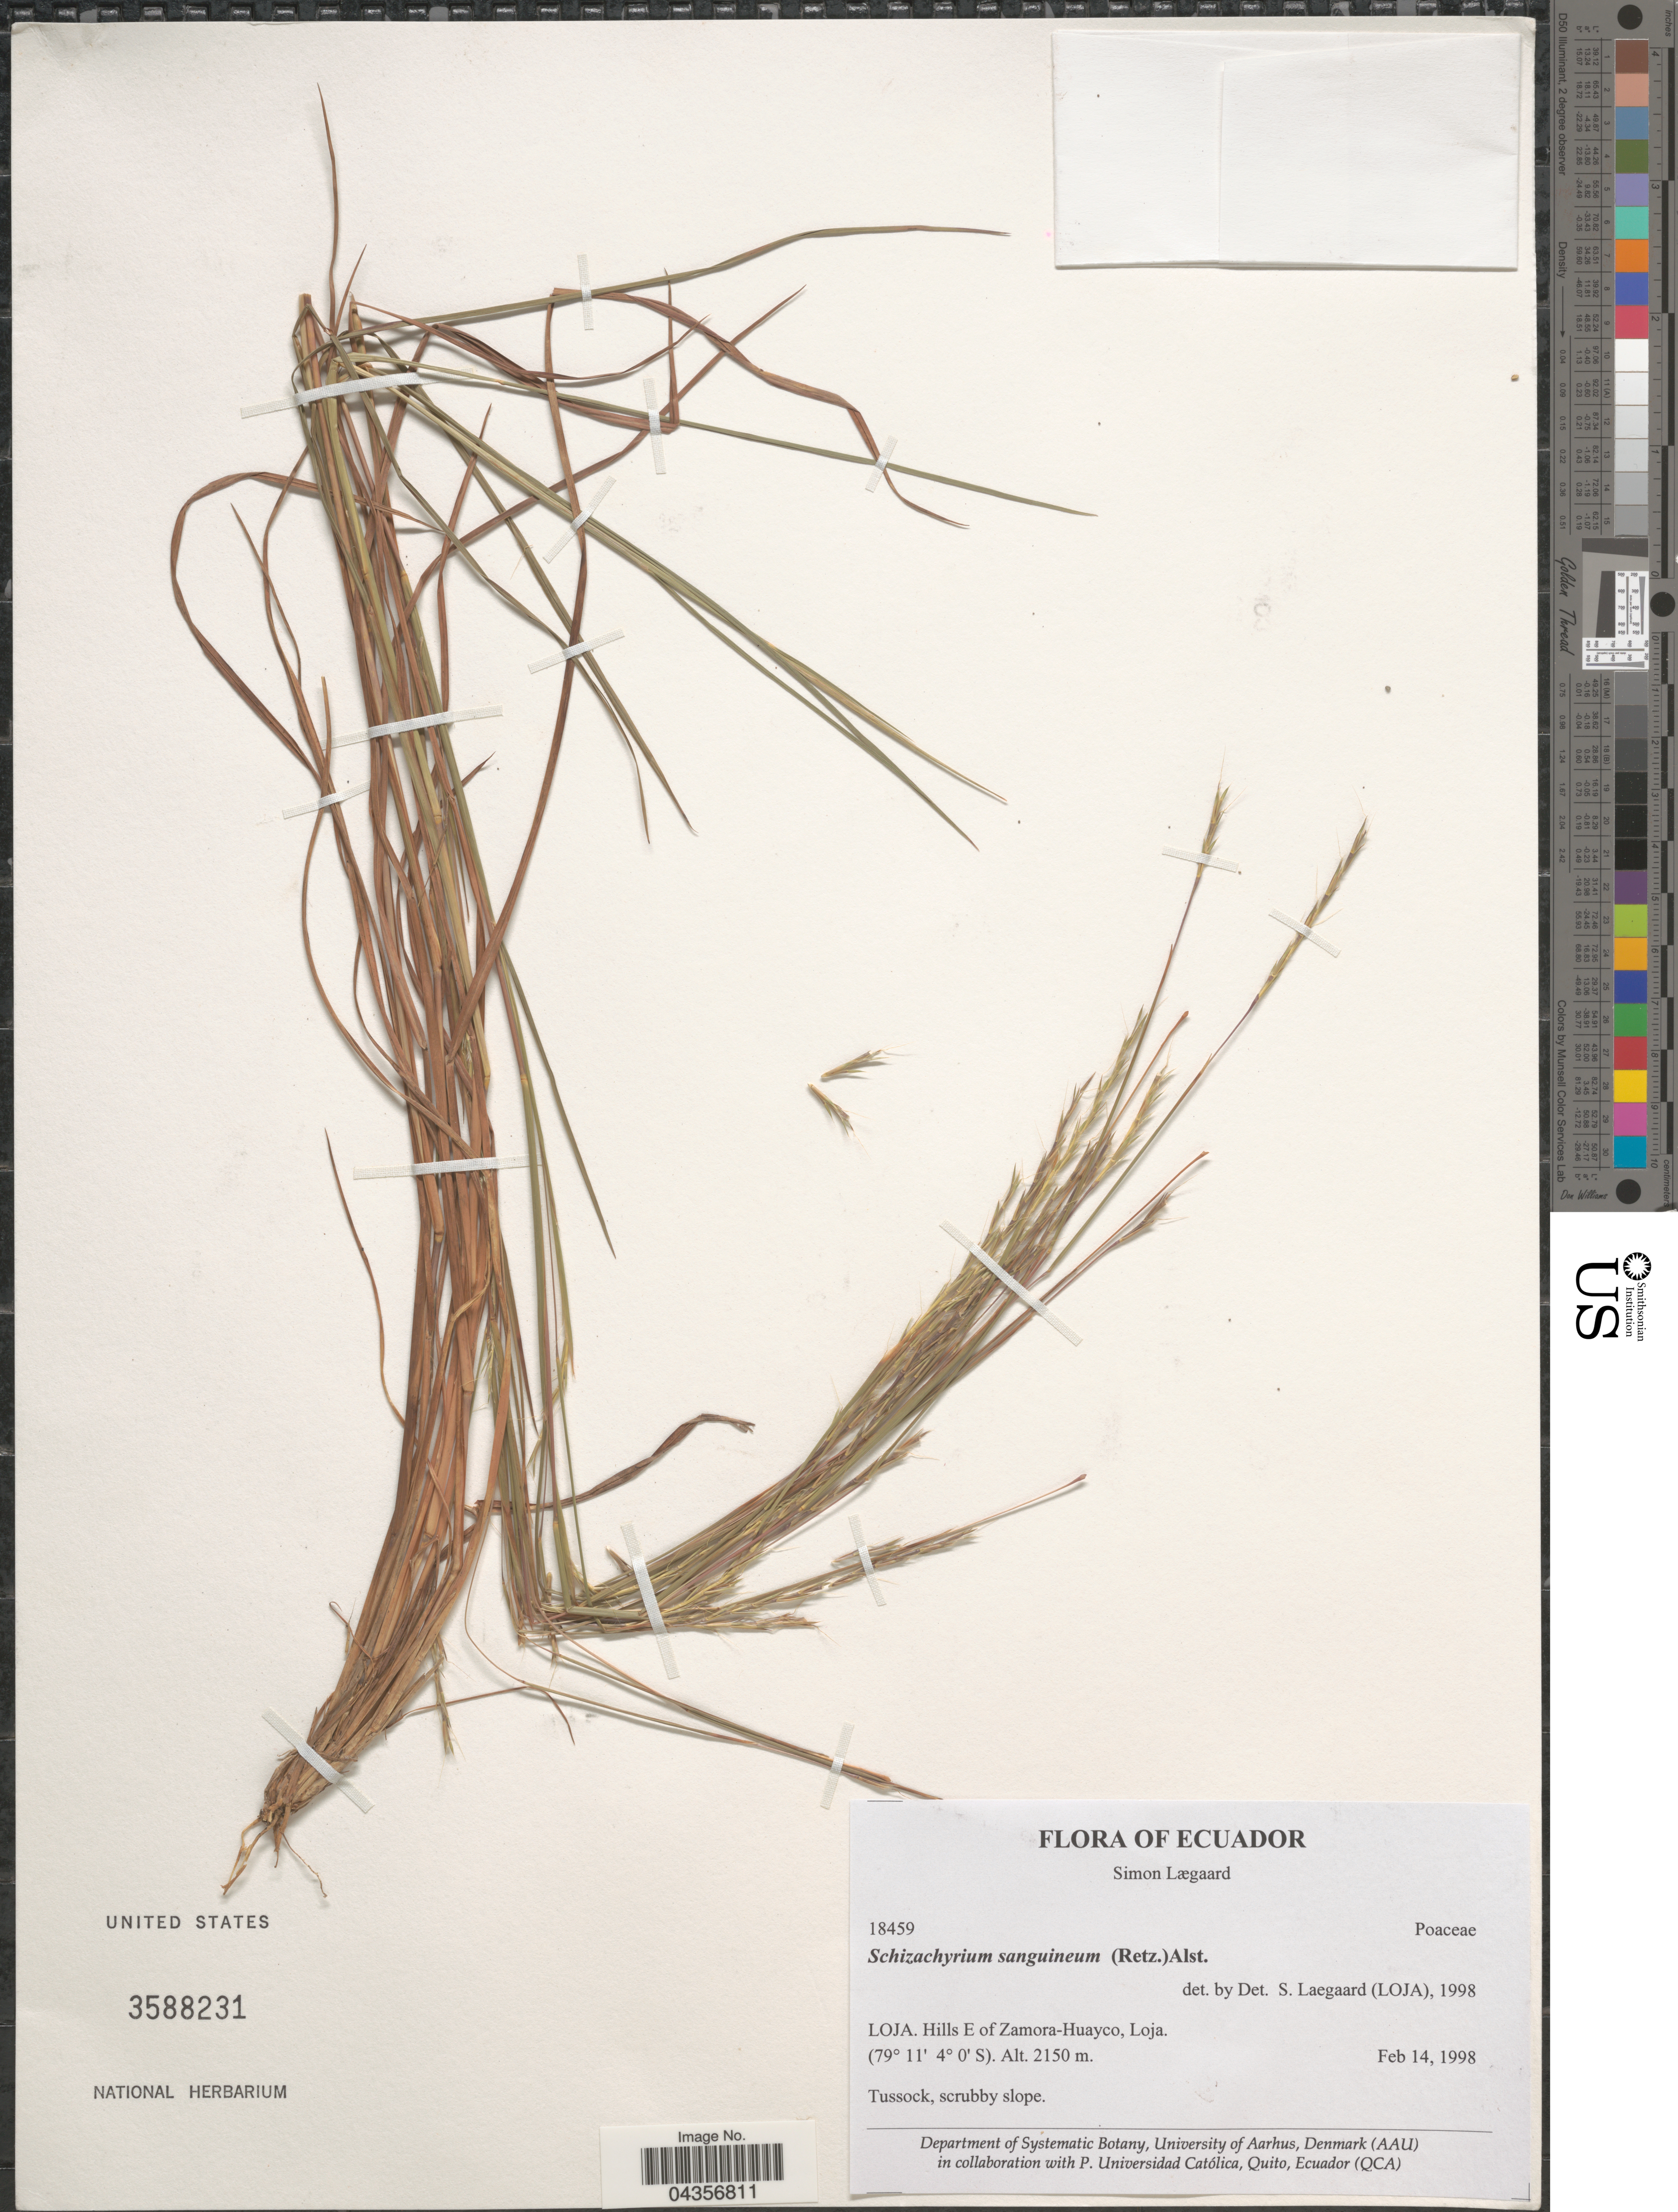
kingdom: Plantae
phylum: Tracheophyta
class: Liliopsida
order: Poales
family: Poaceae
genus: Schizachyrium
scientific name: Schizachyrium sanguineum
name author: (Retz.) Alston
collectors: S. Lægaard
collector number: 18459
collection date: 1998-02-14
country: Ecuador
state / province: Loja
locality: Loja. Hills E of Zamora-Huayco, Loja.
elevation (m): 2150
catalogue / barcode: US 3588231